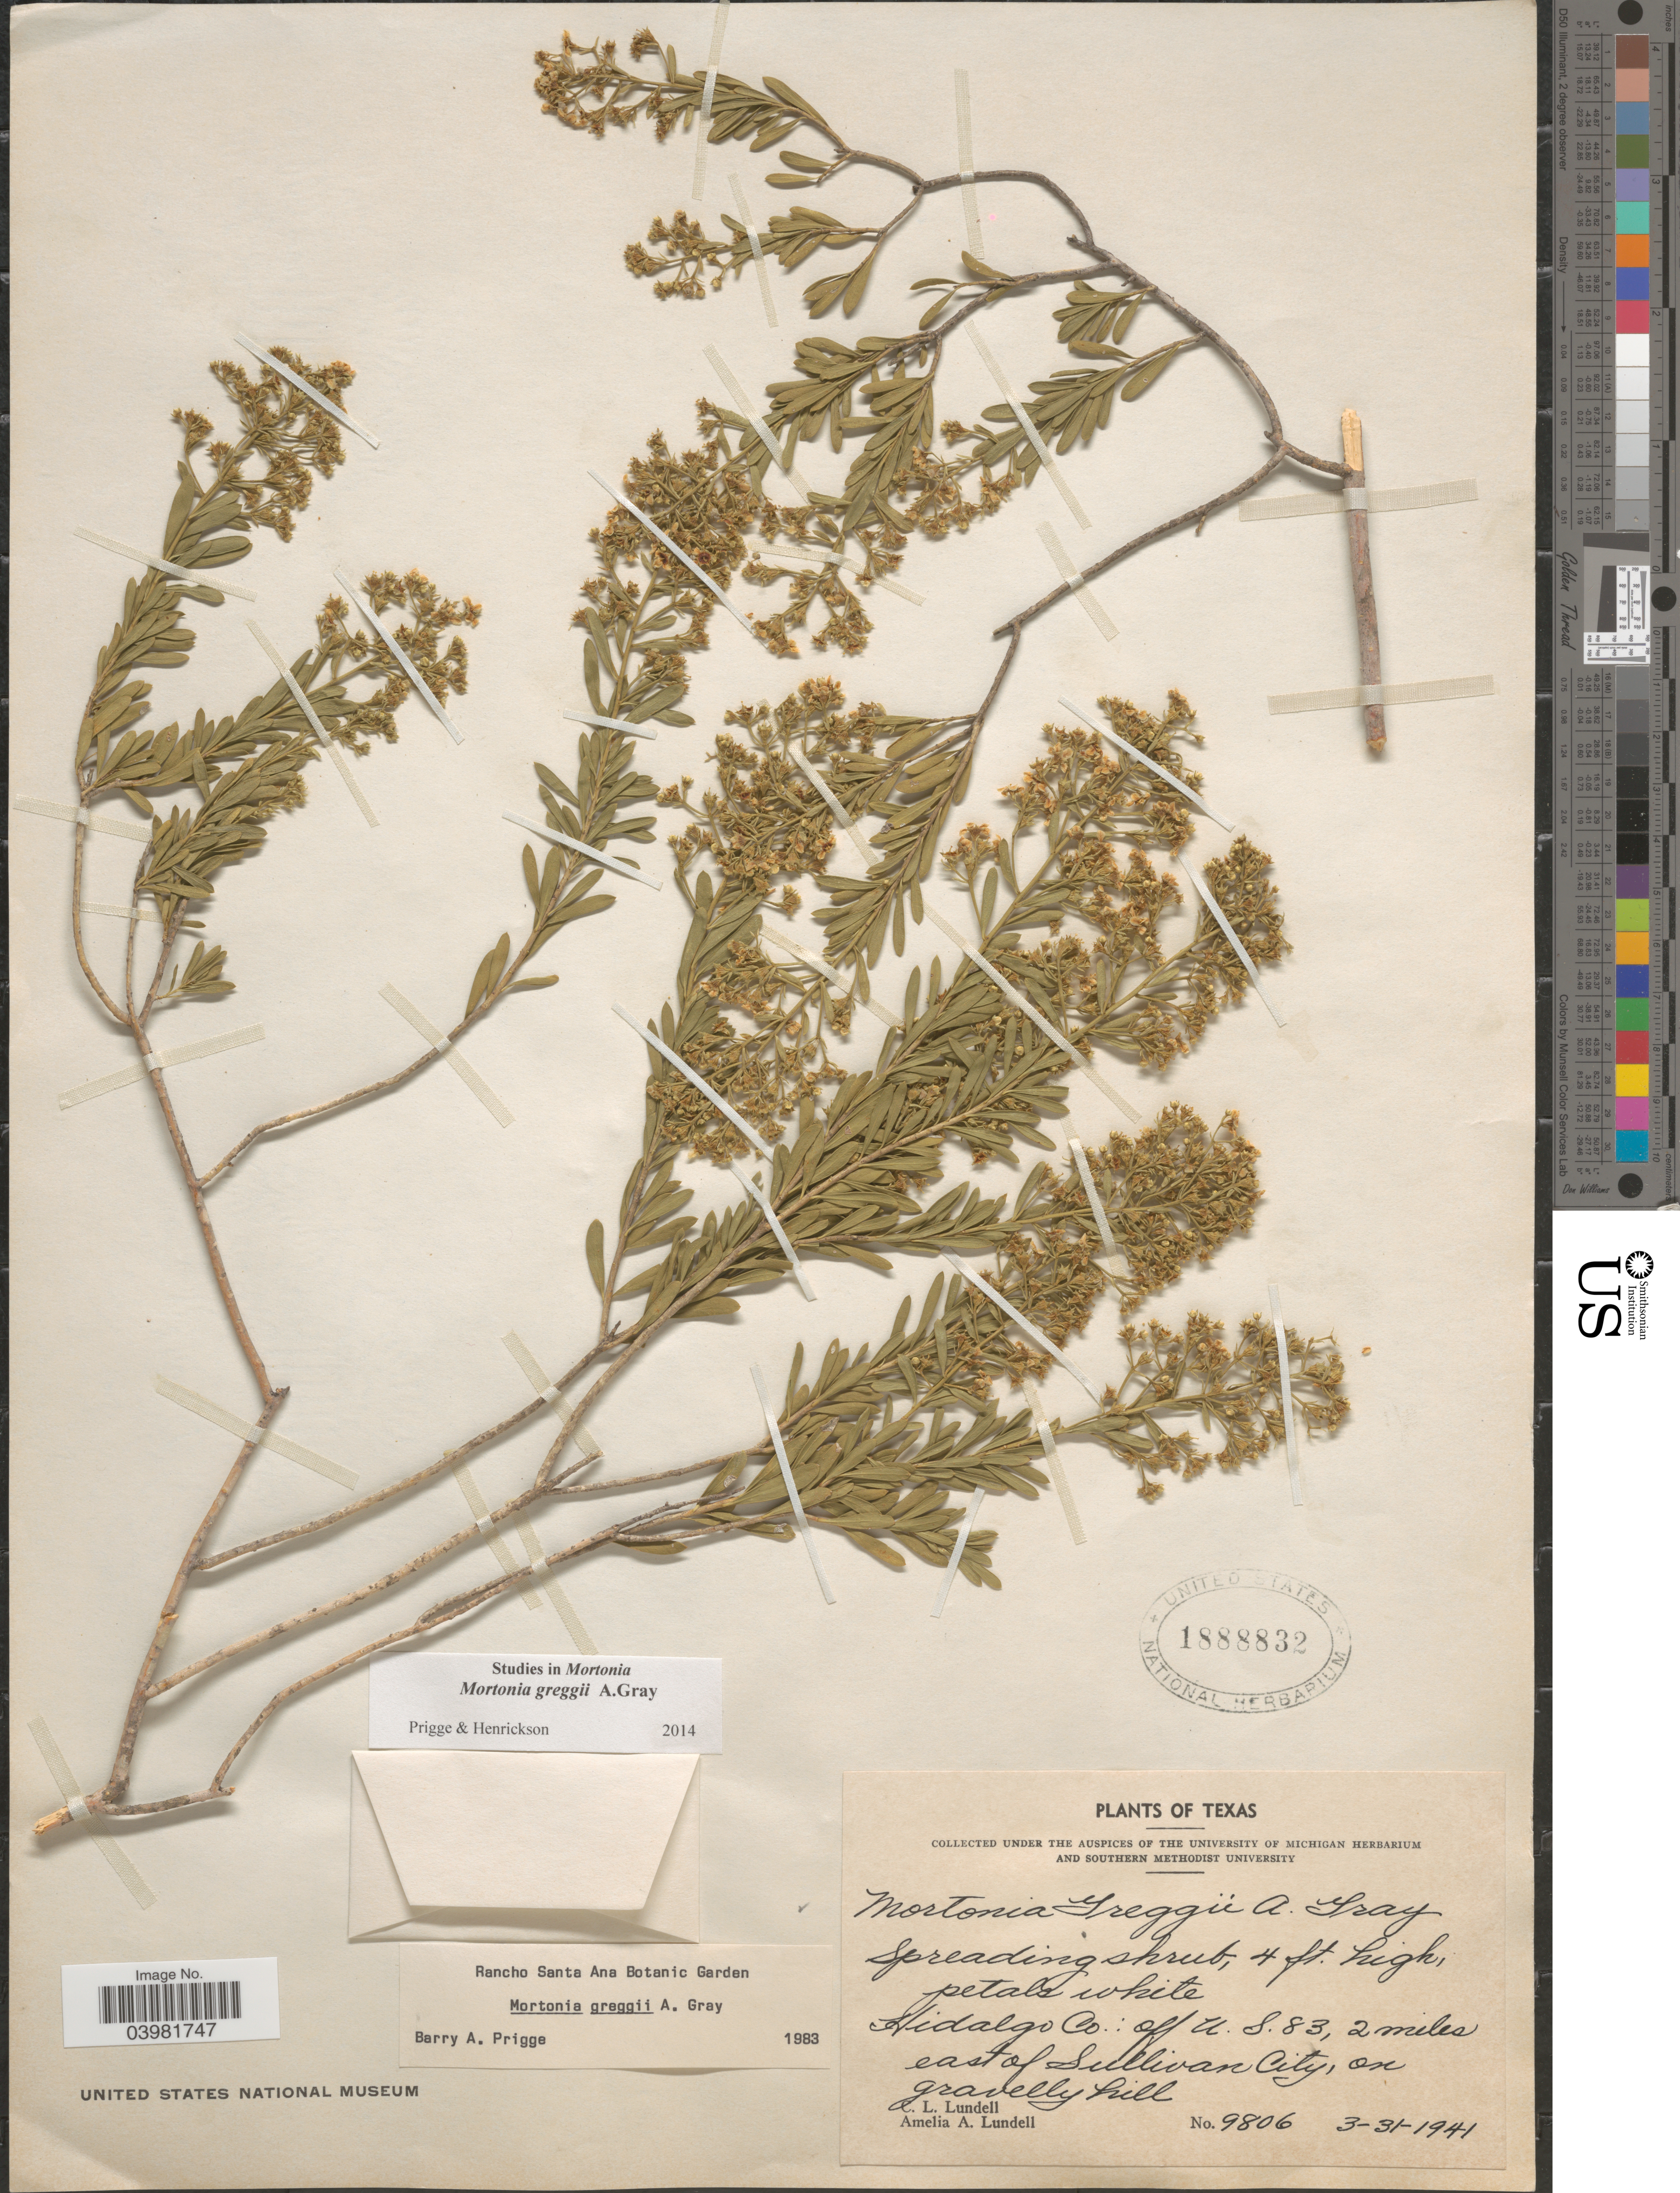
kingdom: Plantae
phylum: Tracheophyta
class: Magnoliopsida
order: Celastrales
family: Celastraceae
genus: Mortonia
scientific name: Mortonia greggii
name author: A. Gray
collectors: C. L. Lundell & A. A. Lundell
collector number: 9806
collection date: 1941-03-31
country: United States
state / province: Texas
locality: Hidalgo Co.: off U.S. 83, 2 miles east of Sullivan City.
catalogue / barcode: US 1888832